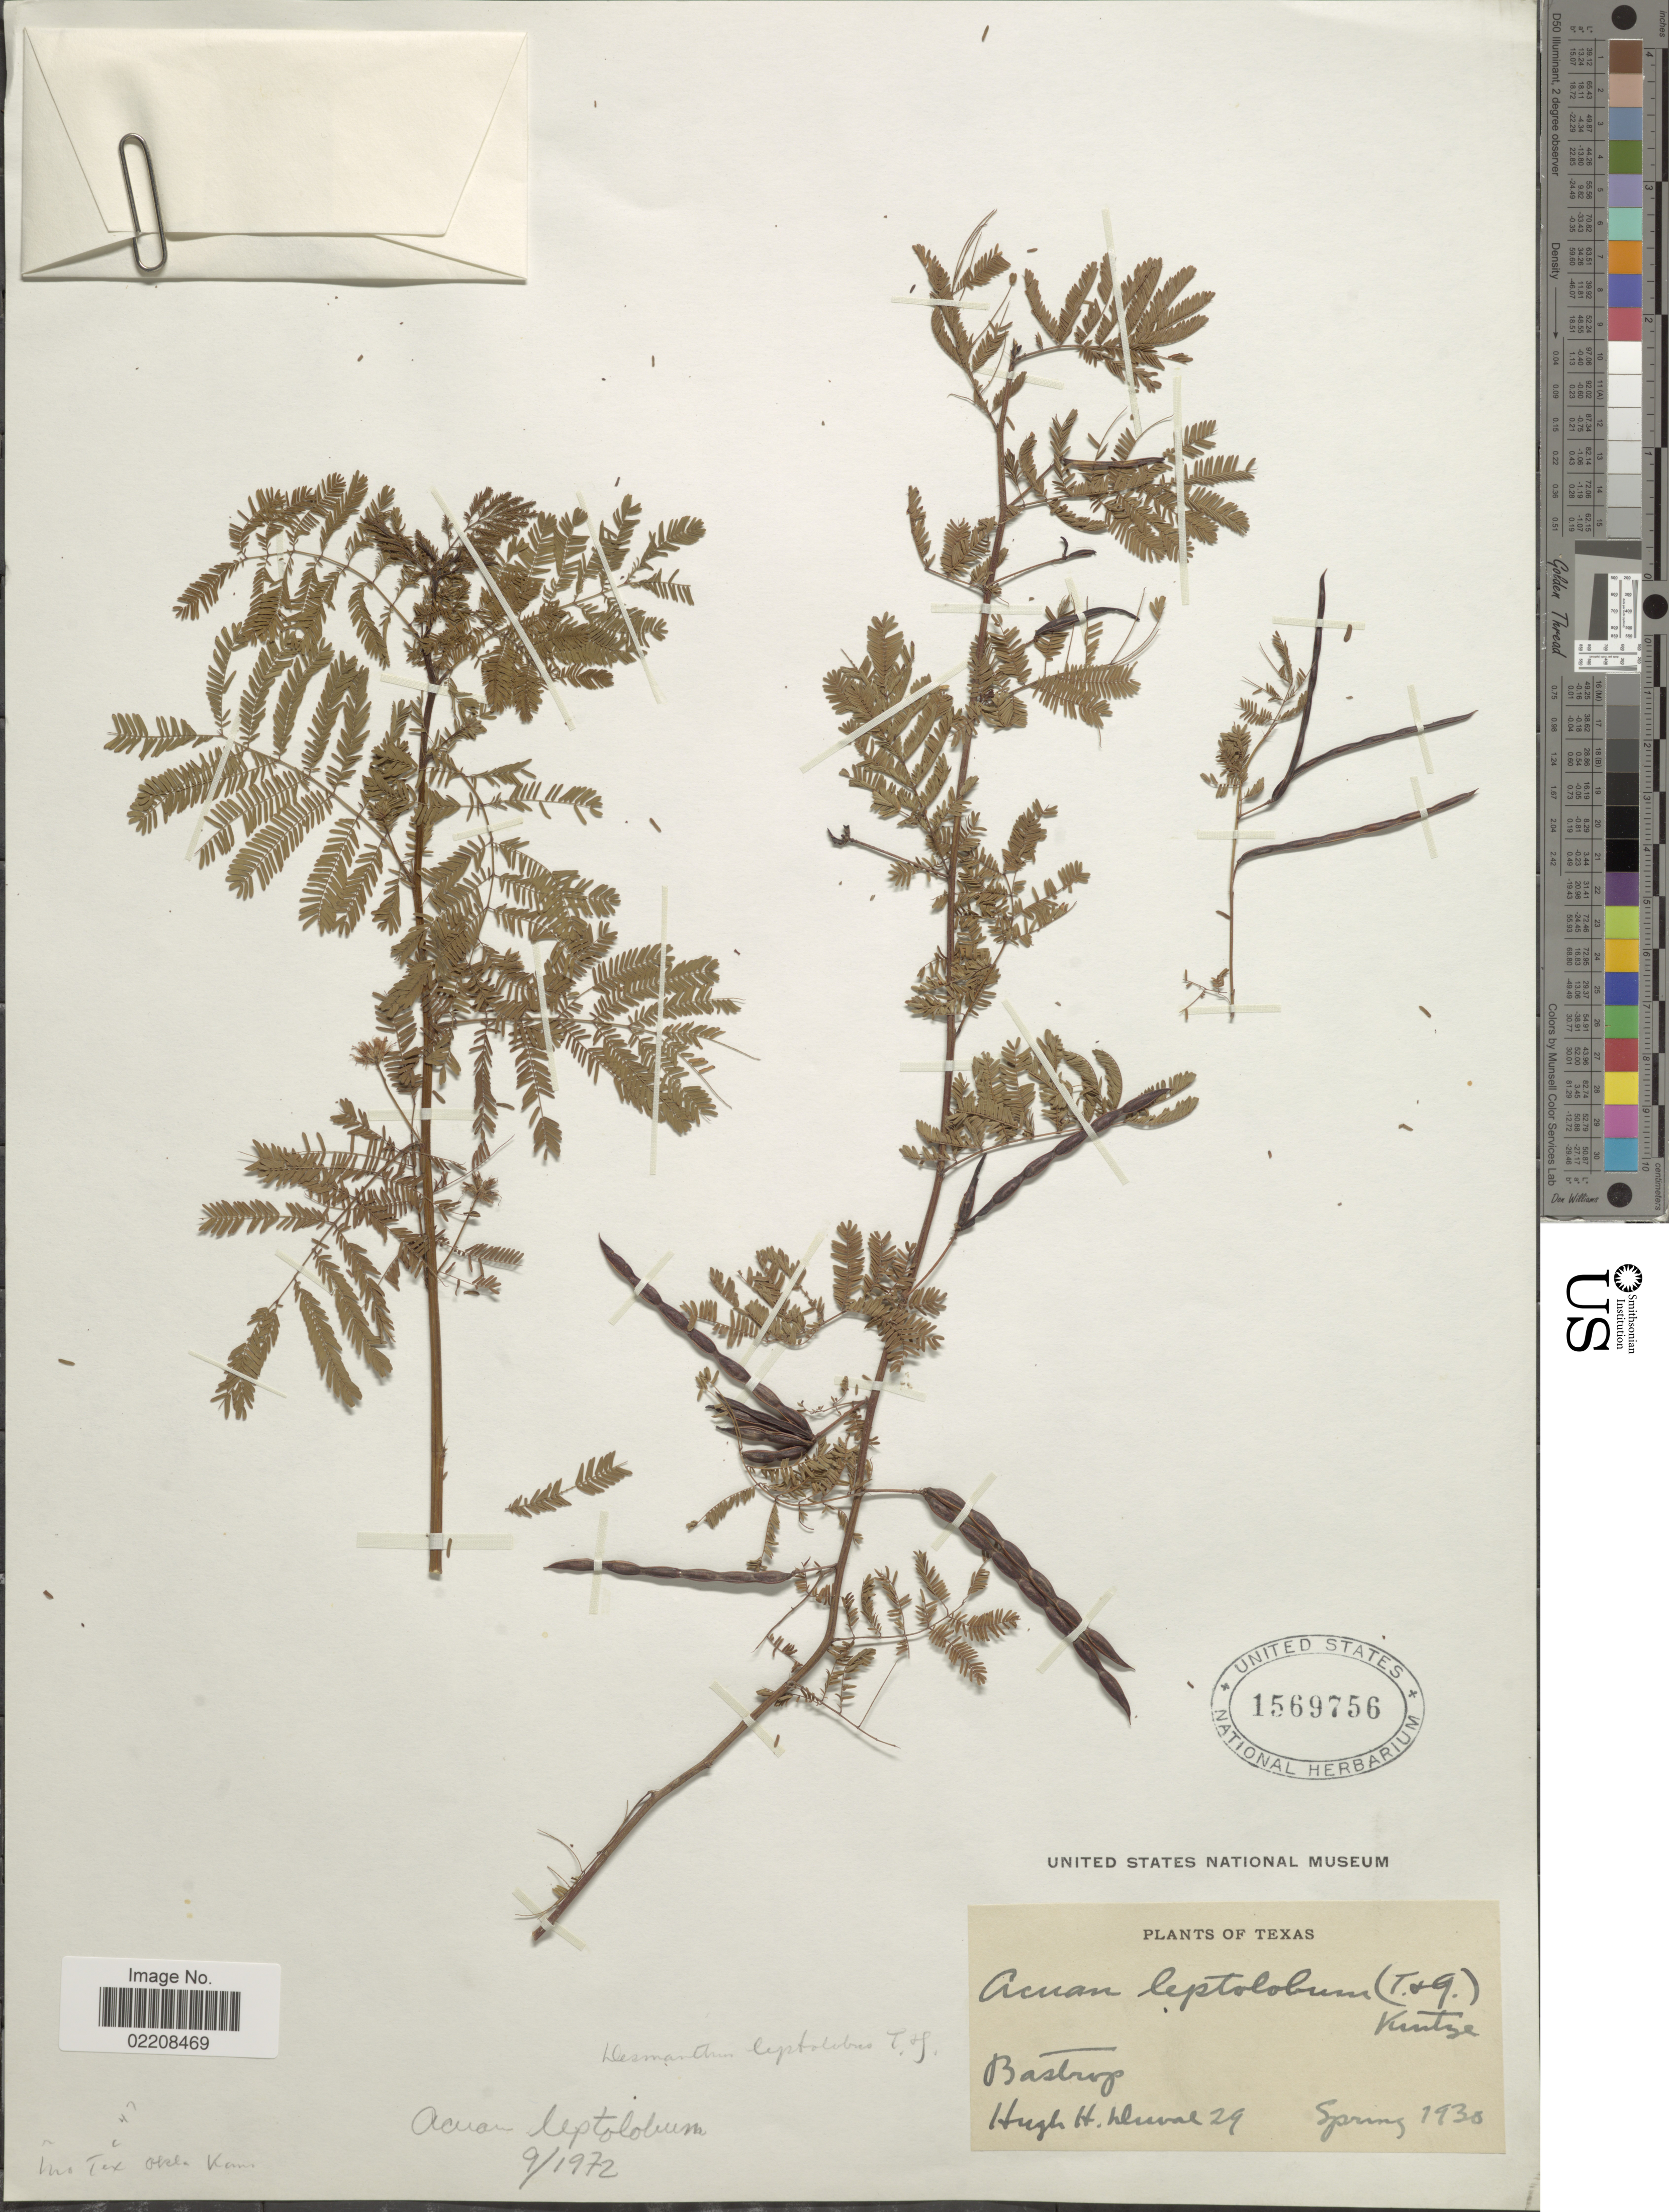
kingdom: Plantae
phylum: Tracheophyta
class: Magnoliopsida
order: Fabales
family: Fabaceae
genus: Desmanthus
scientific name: Desmanthus leptolobus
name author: Torr. & A. Gray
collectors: H. Duval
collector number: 29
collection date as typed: Spring 1930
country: United States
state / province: Texas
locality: Bastrop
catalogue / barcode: US 1569756